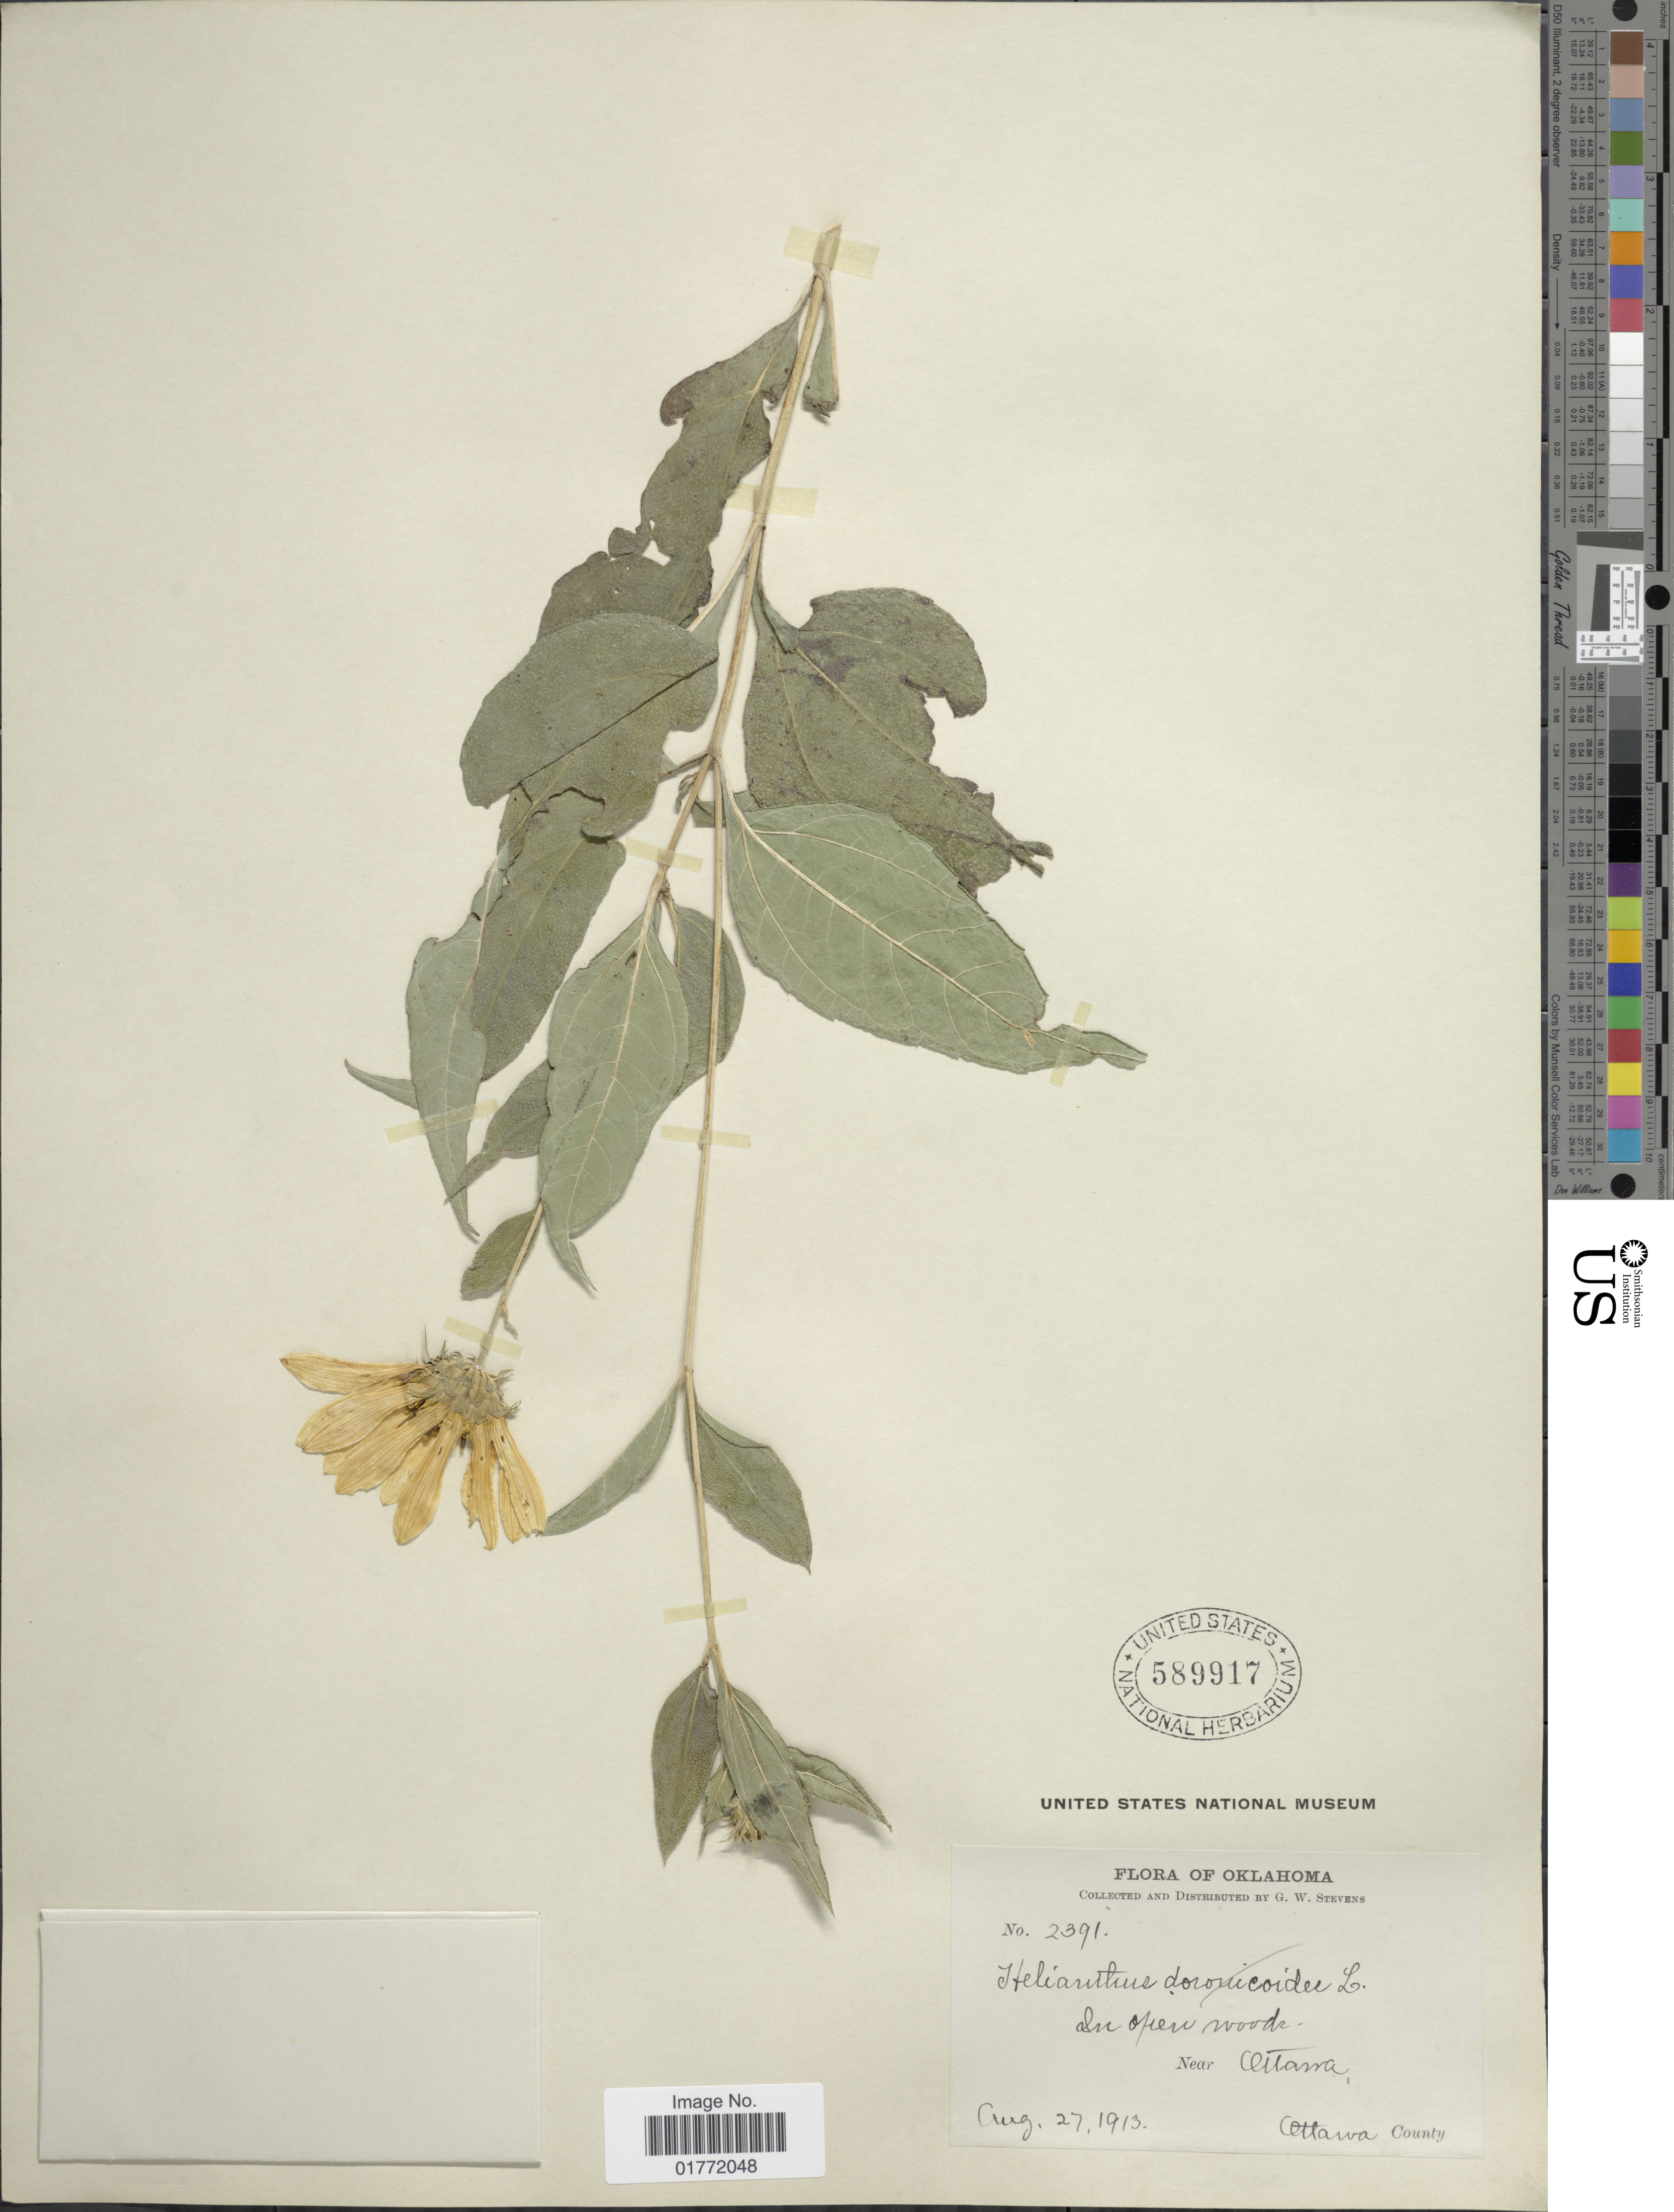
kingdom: Plantae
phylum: Tracheophyta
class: Magnoliopsida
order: Asterales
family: Asteraceae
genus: Helianthus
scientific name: Helianthus sp.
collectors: G. W. Stevens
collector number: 2391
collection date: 1913-08-27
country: United States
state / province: Oklahoma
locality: Near Ottawa, Ottawa County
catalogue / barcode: US 589917